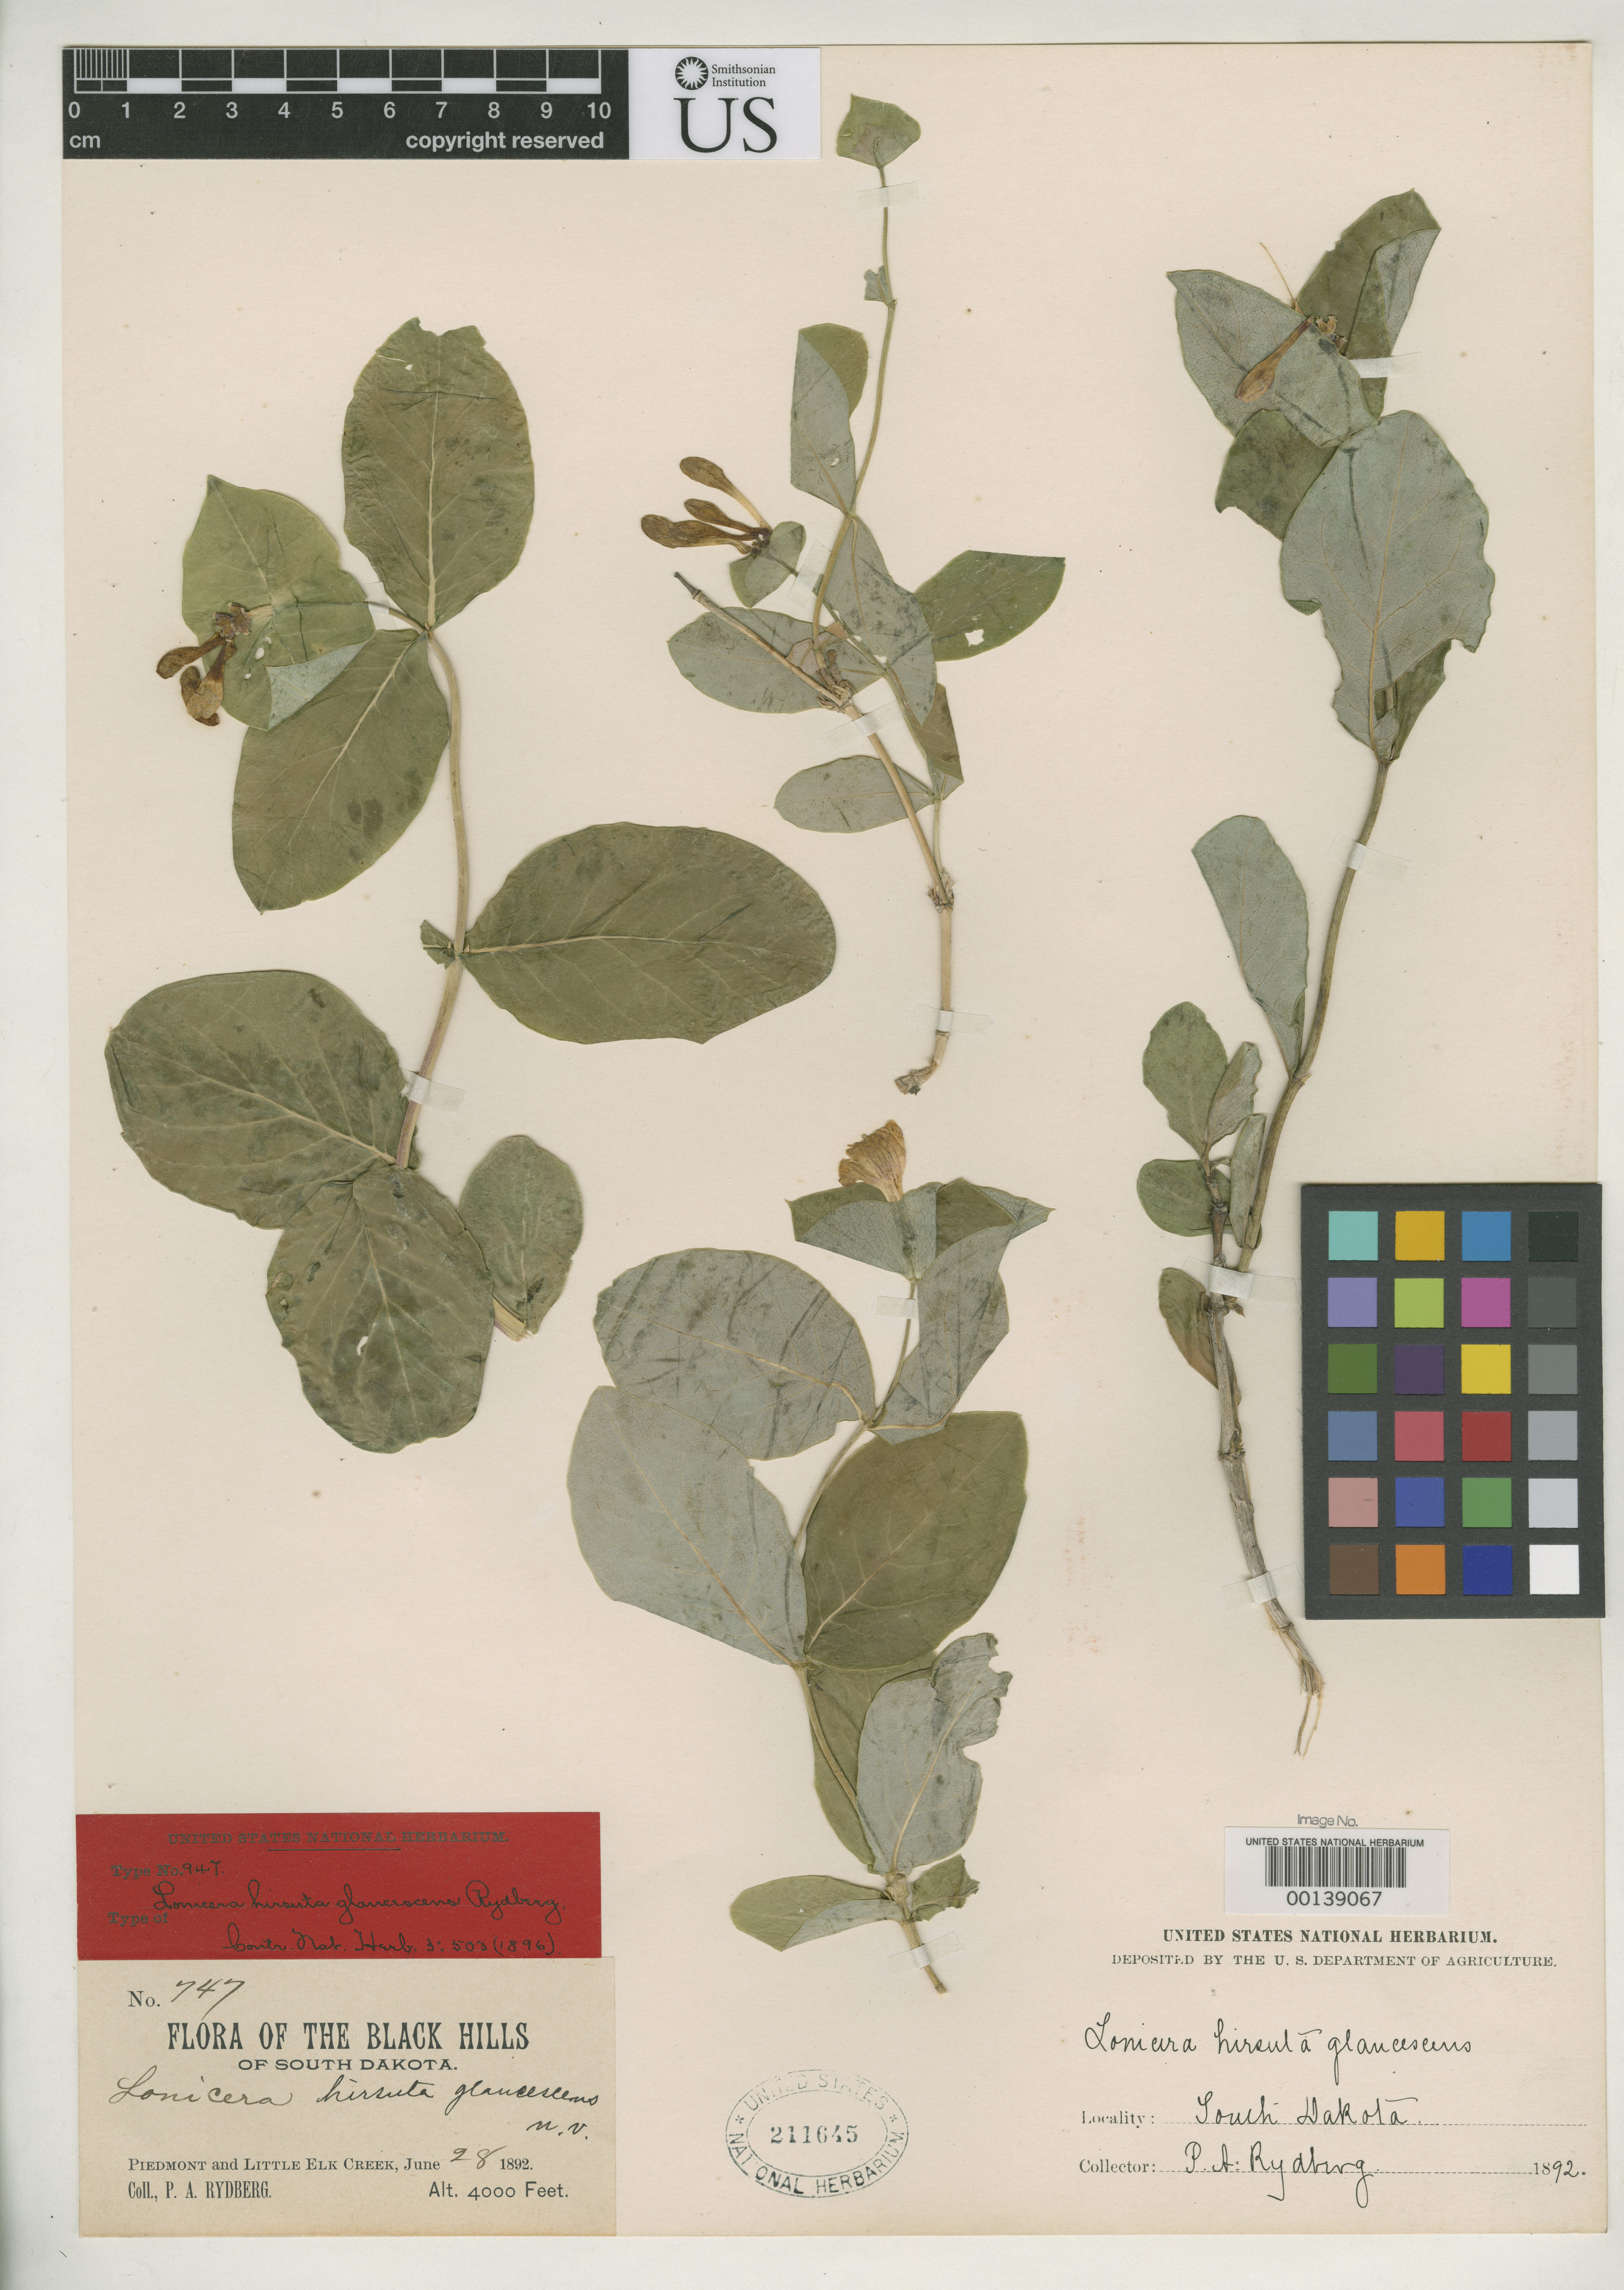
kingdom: Plantae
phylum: Tracheophyta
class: Magnoliopsida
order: Dipsacales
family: Caprifoliaceae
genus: Lonicera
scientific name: Lonicera hirsuta var. glaucescens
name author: Rydb.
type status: Holotype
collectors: P. A. Rydberg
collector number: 747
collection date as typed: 28 Jun 1892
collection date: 1892-06-28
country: United States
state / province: South Dakota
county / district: Meade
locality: Piedmont & Little Elk Creek.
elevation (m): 1200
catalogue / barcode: US 211645